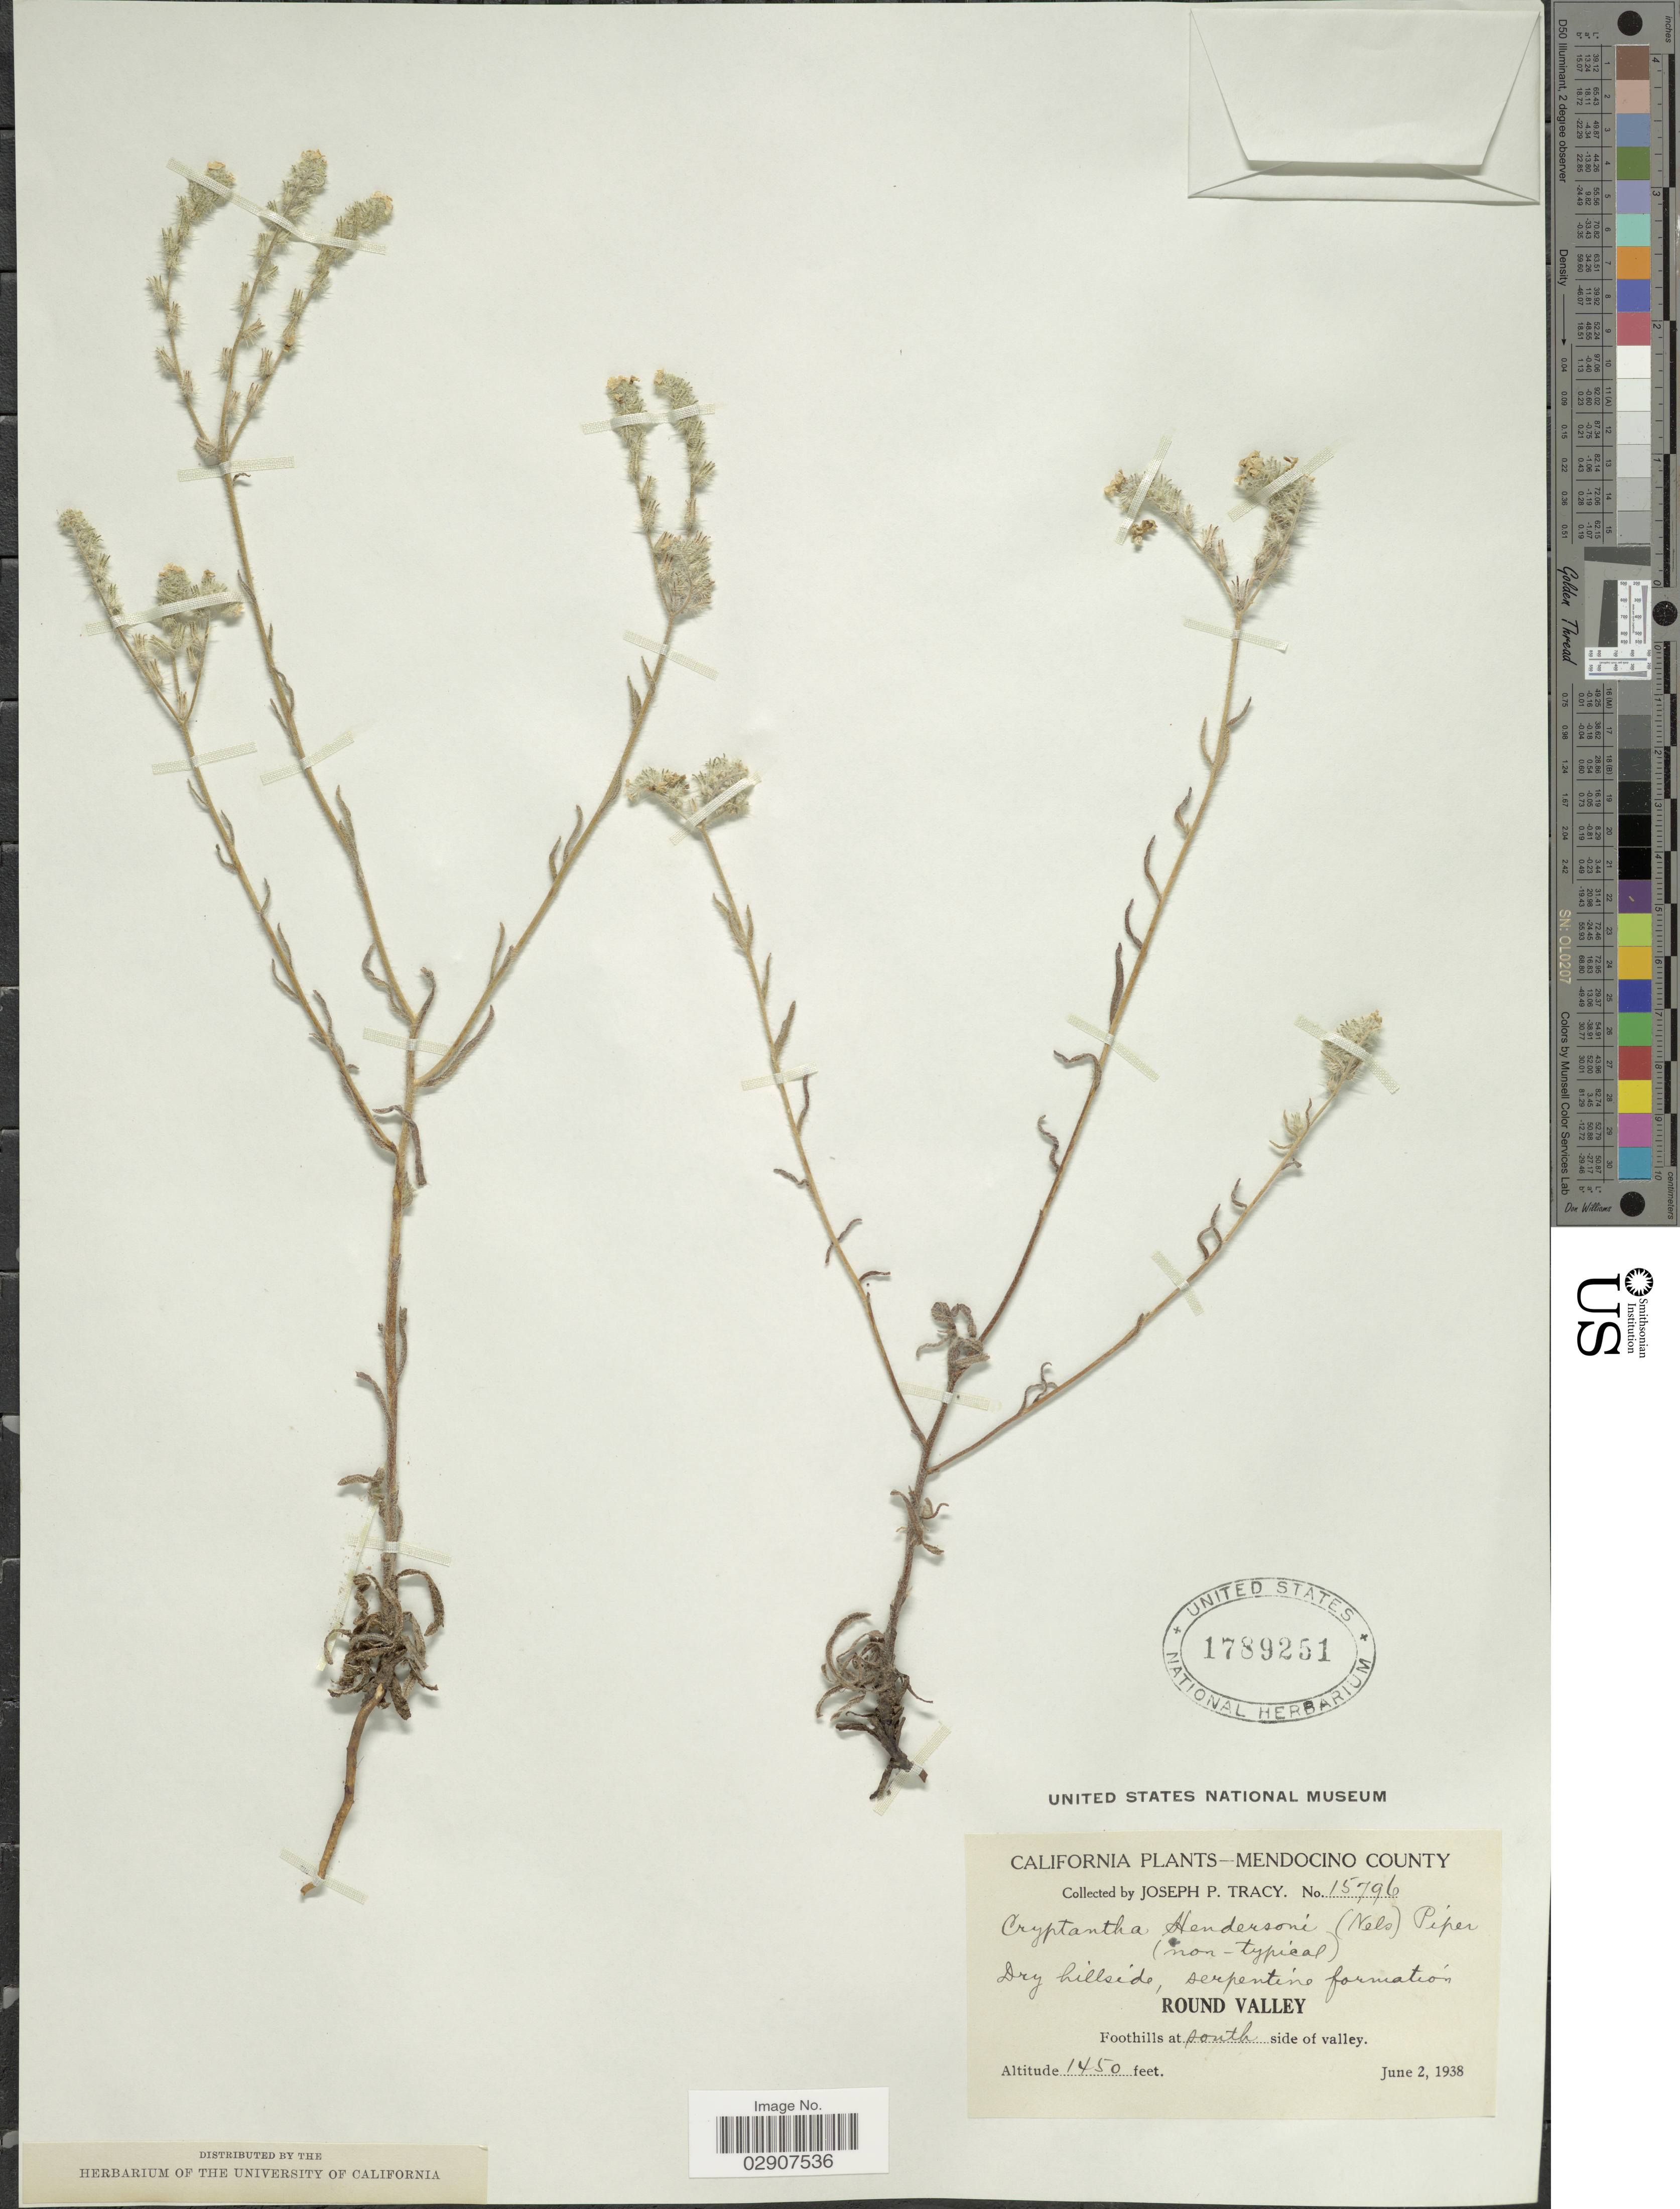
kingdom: Plantae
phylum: Tracheophyta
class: Magnoliopsida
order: Boraginales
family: Boraginaceae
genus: Cryptantha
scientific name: Cryptantha hendersonii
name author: (A. Nelson) A. Nelson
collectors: J. Tracy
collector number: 15796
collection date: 1938-06-02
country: United States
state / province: California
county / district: Mendocino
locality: Mendocino County, Round Valley, Foothills at south side of valley.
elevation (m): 442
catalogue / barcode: US 1789251